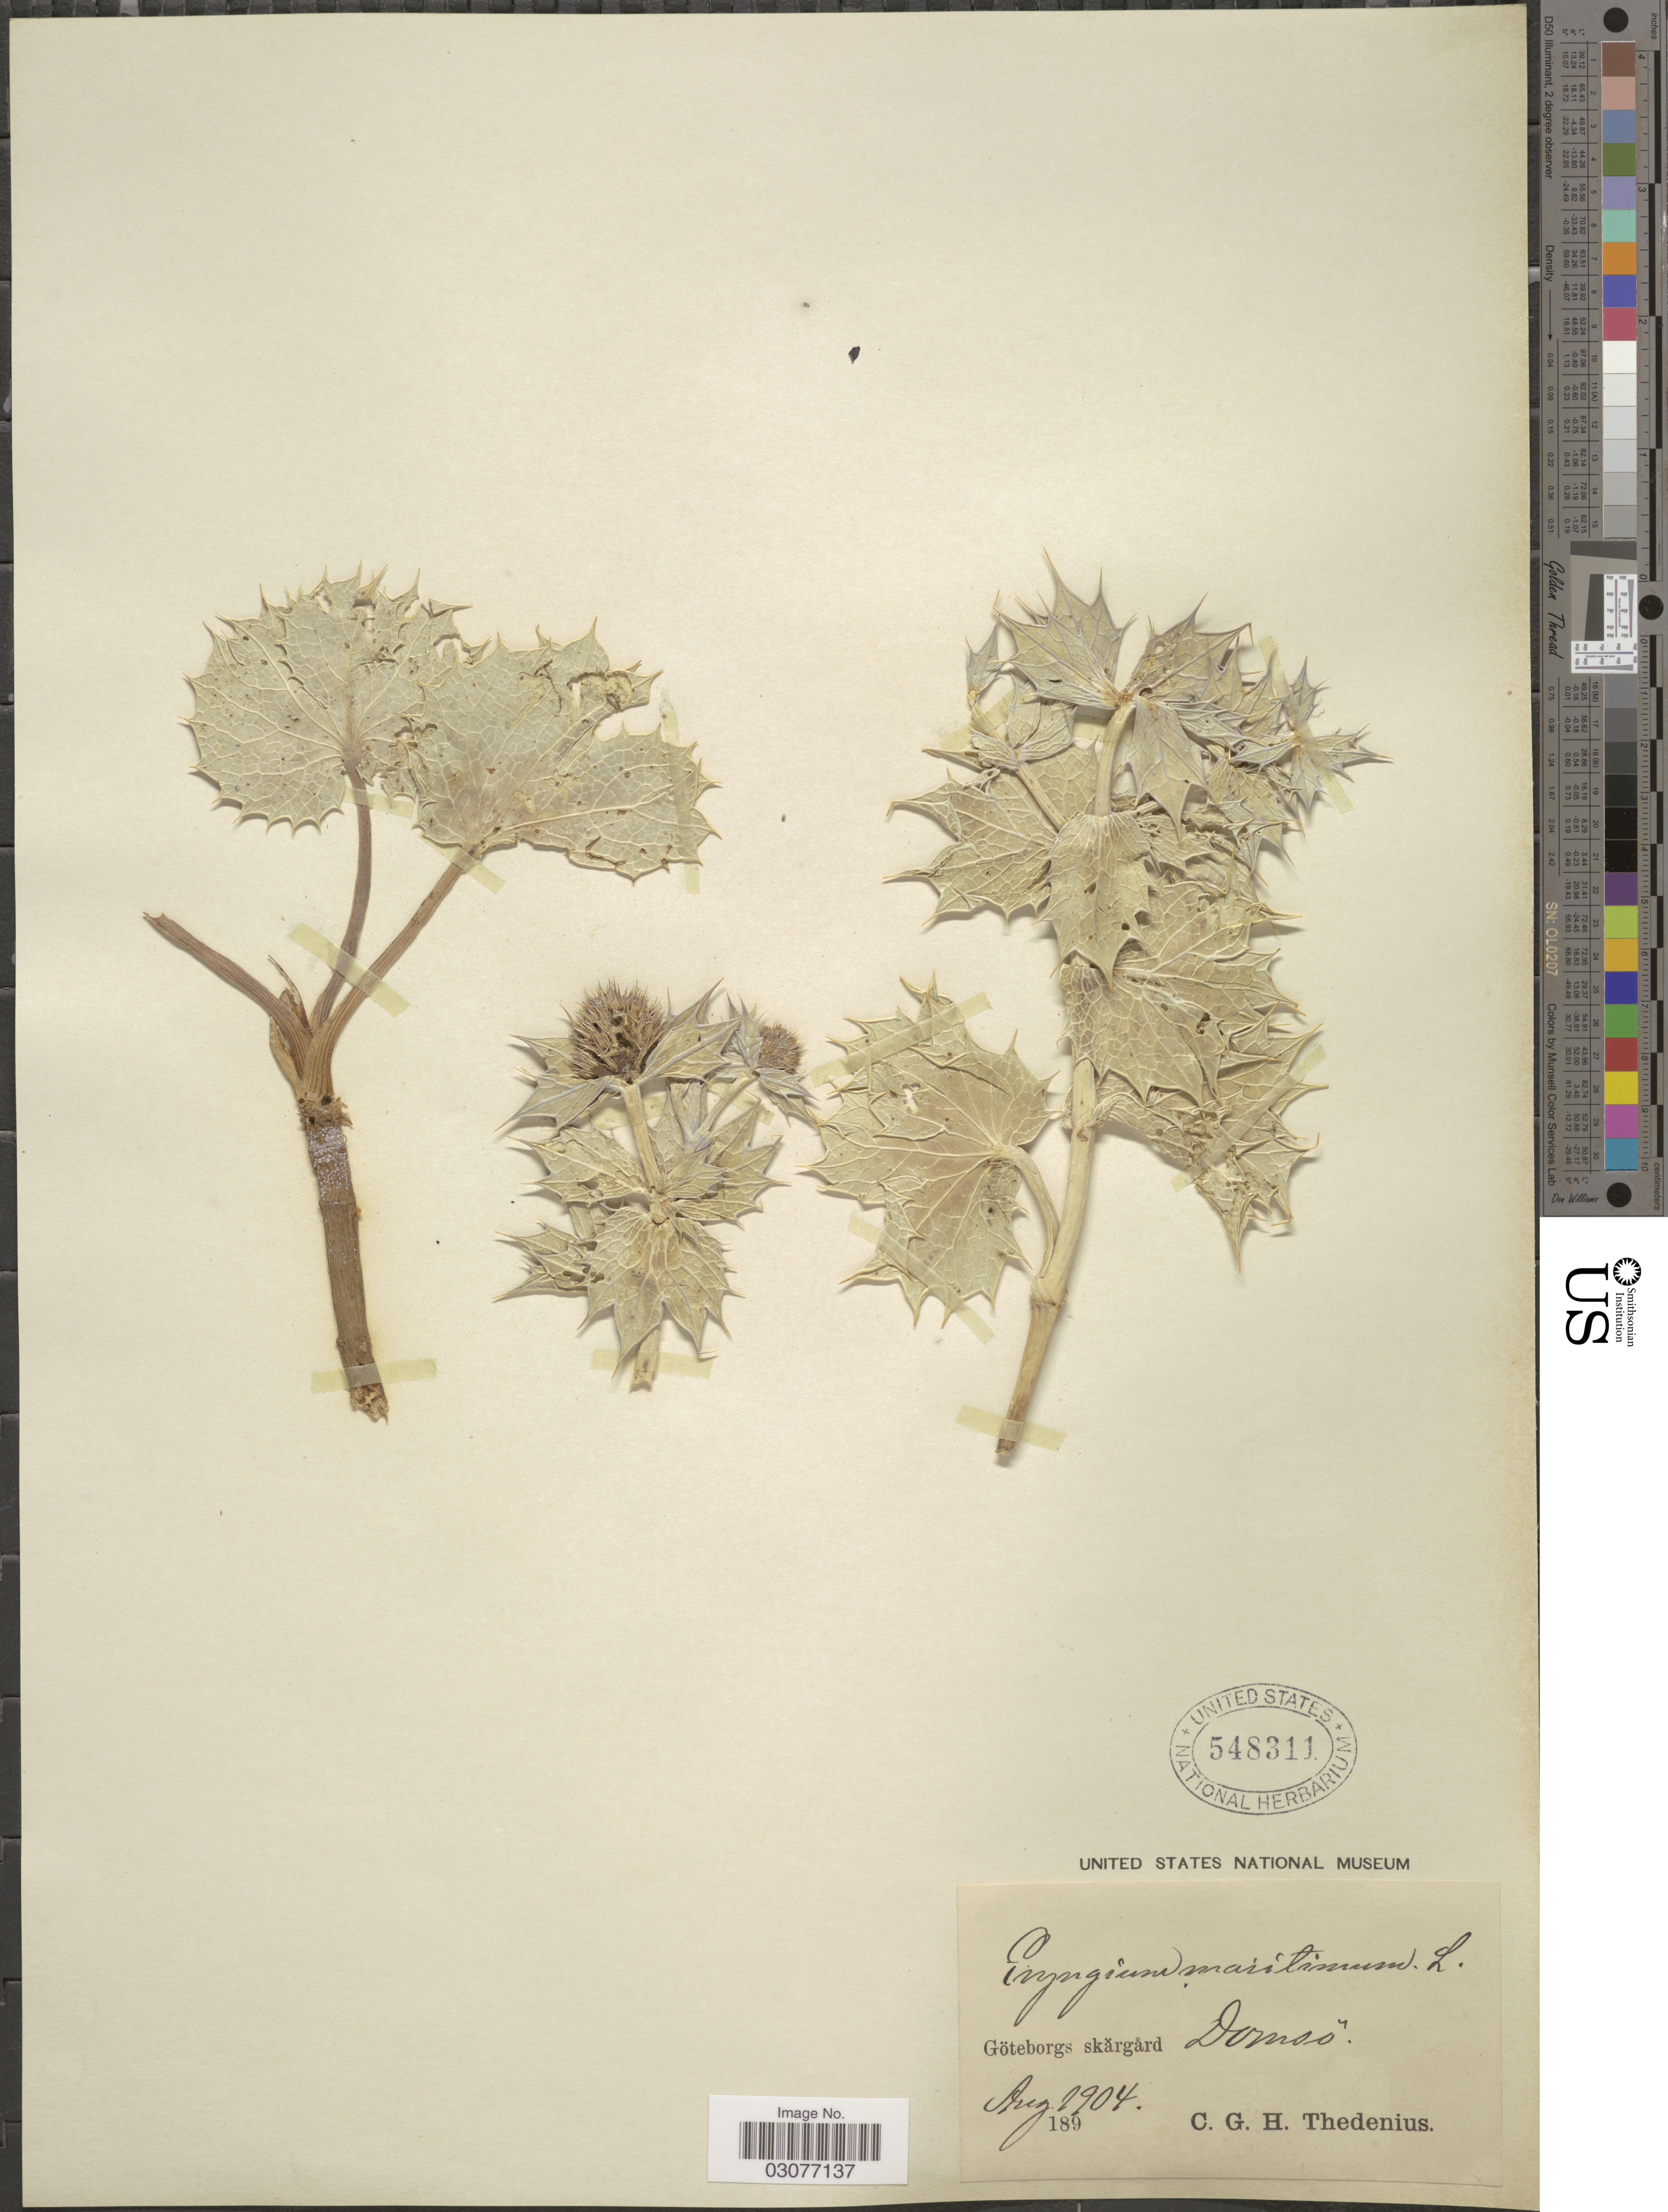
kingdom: Plantae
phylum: Tracheophyta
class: Magnoliopsida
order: Apiales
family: Apiaceae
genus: Eryngium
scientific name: Eryngium maritimum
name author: L.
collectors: C. Thedenius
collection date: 1904-08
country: Sweden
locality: Göteborgs skargard Domsö.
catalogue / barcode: US 548311